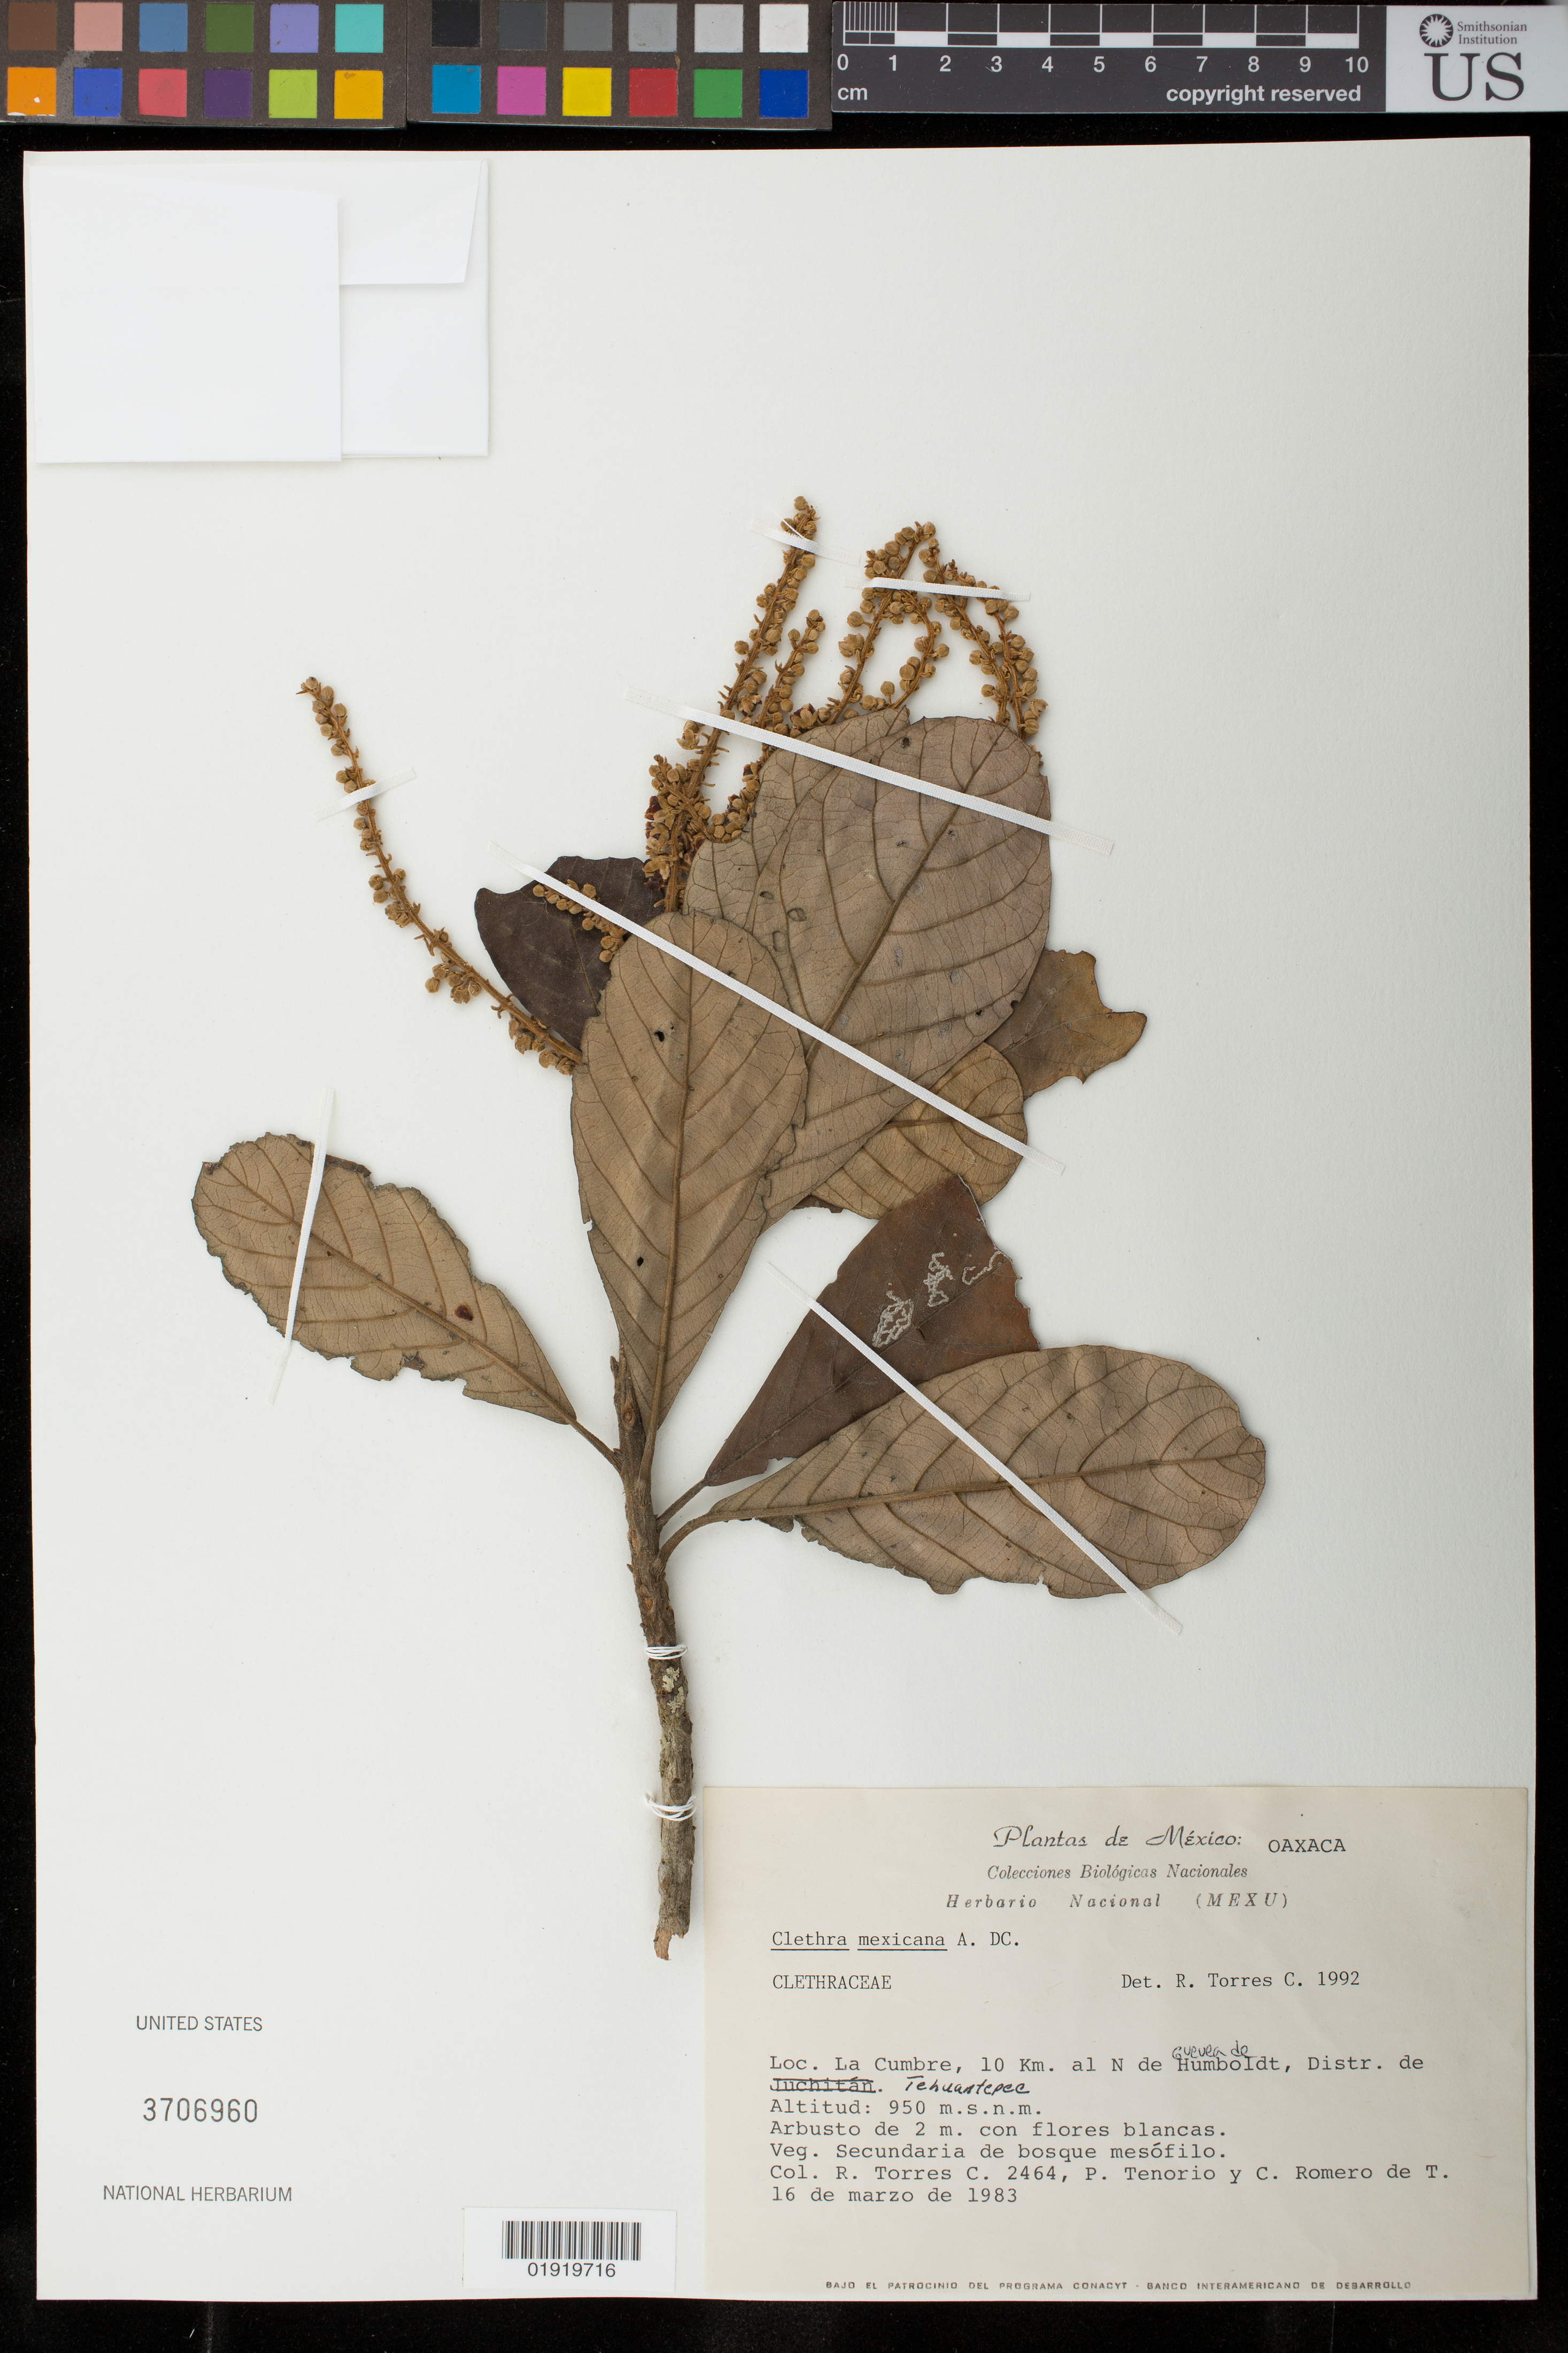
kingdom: Plantae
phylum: Tracheophyta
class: Magnoliopsida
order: Ericales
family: Clethraceae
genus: Clethra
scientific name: Clethra mexicana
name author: A. DC.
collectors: R. Torres C., Tenorio, P. & C. Romero de T.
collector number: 2464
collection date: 1983-03-16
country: Mexico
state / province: Oaxaca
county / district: Tehuantepec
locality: La Cumbre, 10 km al N de Cuevea de Humboldt, Distr. de Tehuantepec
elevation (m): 950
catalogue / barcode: US 3706960